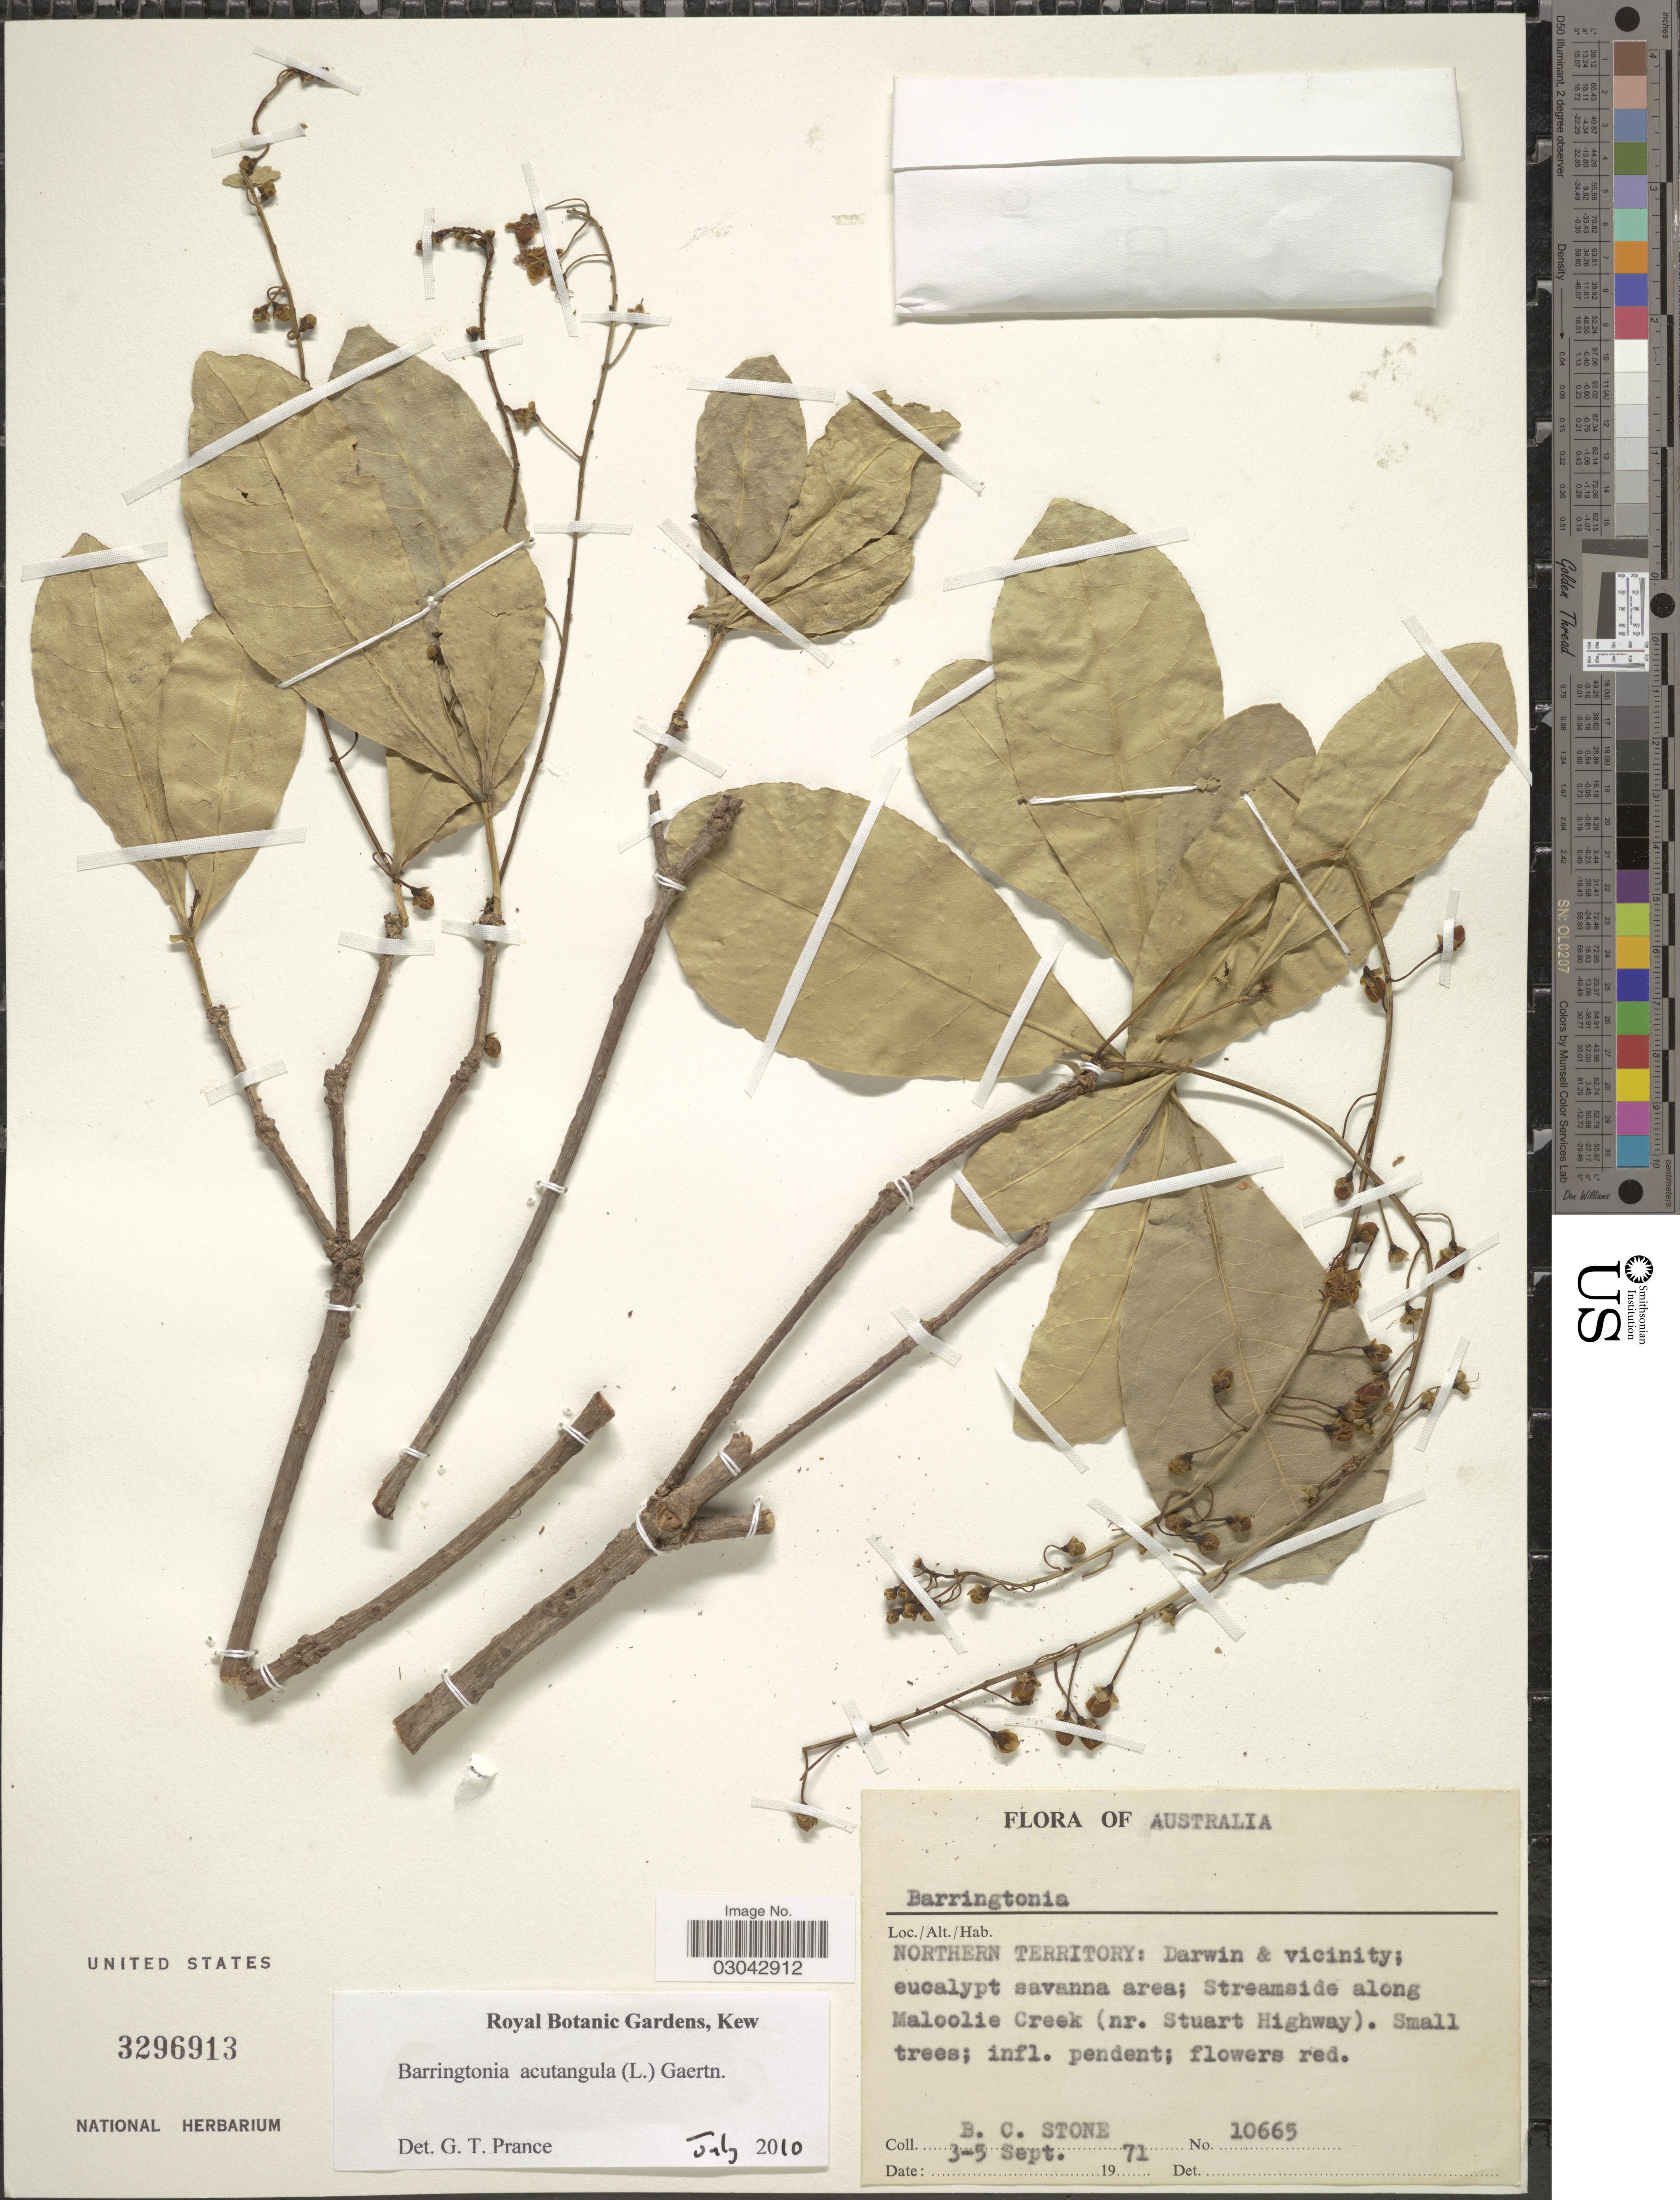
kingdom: Plantae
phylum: Tracheophyta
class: Magnoliopsida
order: Ericales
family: Lecythidaceae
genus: Barringtonia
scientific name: Barringtonia acutangula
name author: (L.) Gaertn.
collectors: B. C. Stone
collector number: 10665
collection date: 1971-09-03/1971-09-05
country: Australia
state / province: Northern Territory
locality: Darwin & vicinity; Streamside along Maloolie Creek (nr. Stuart Highway).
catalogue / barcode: US 3296913